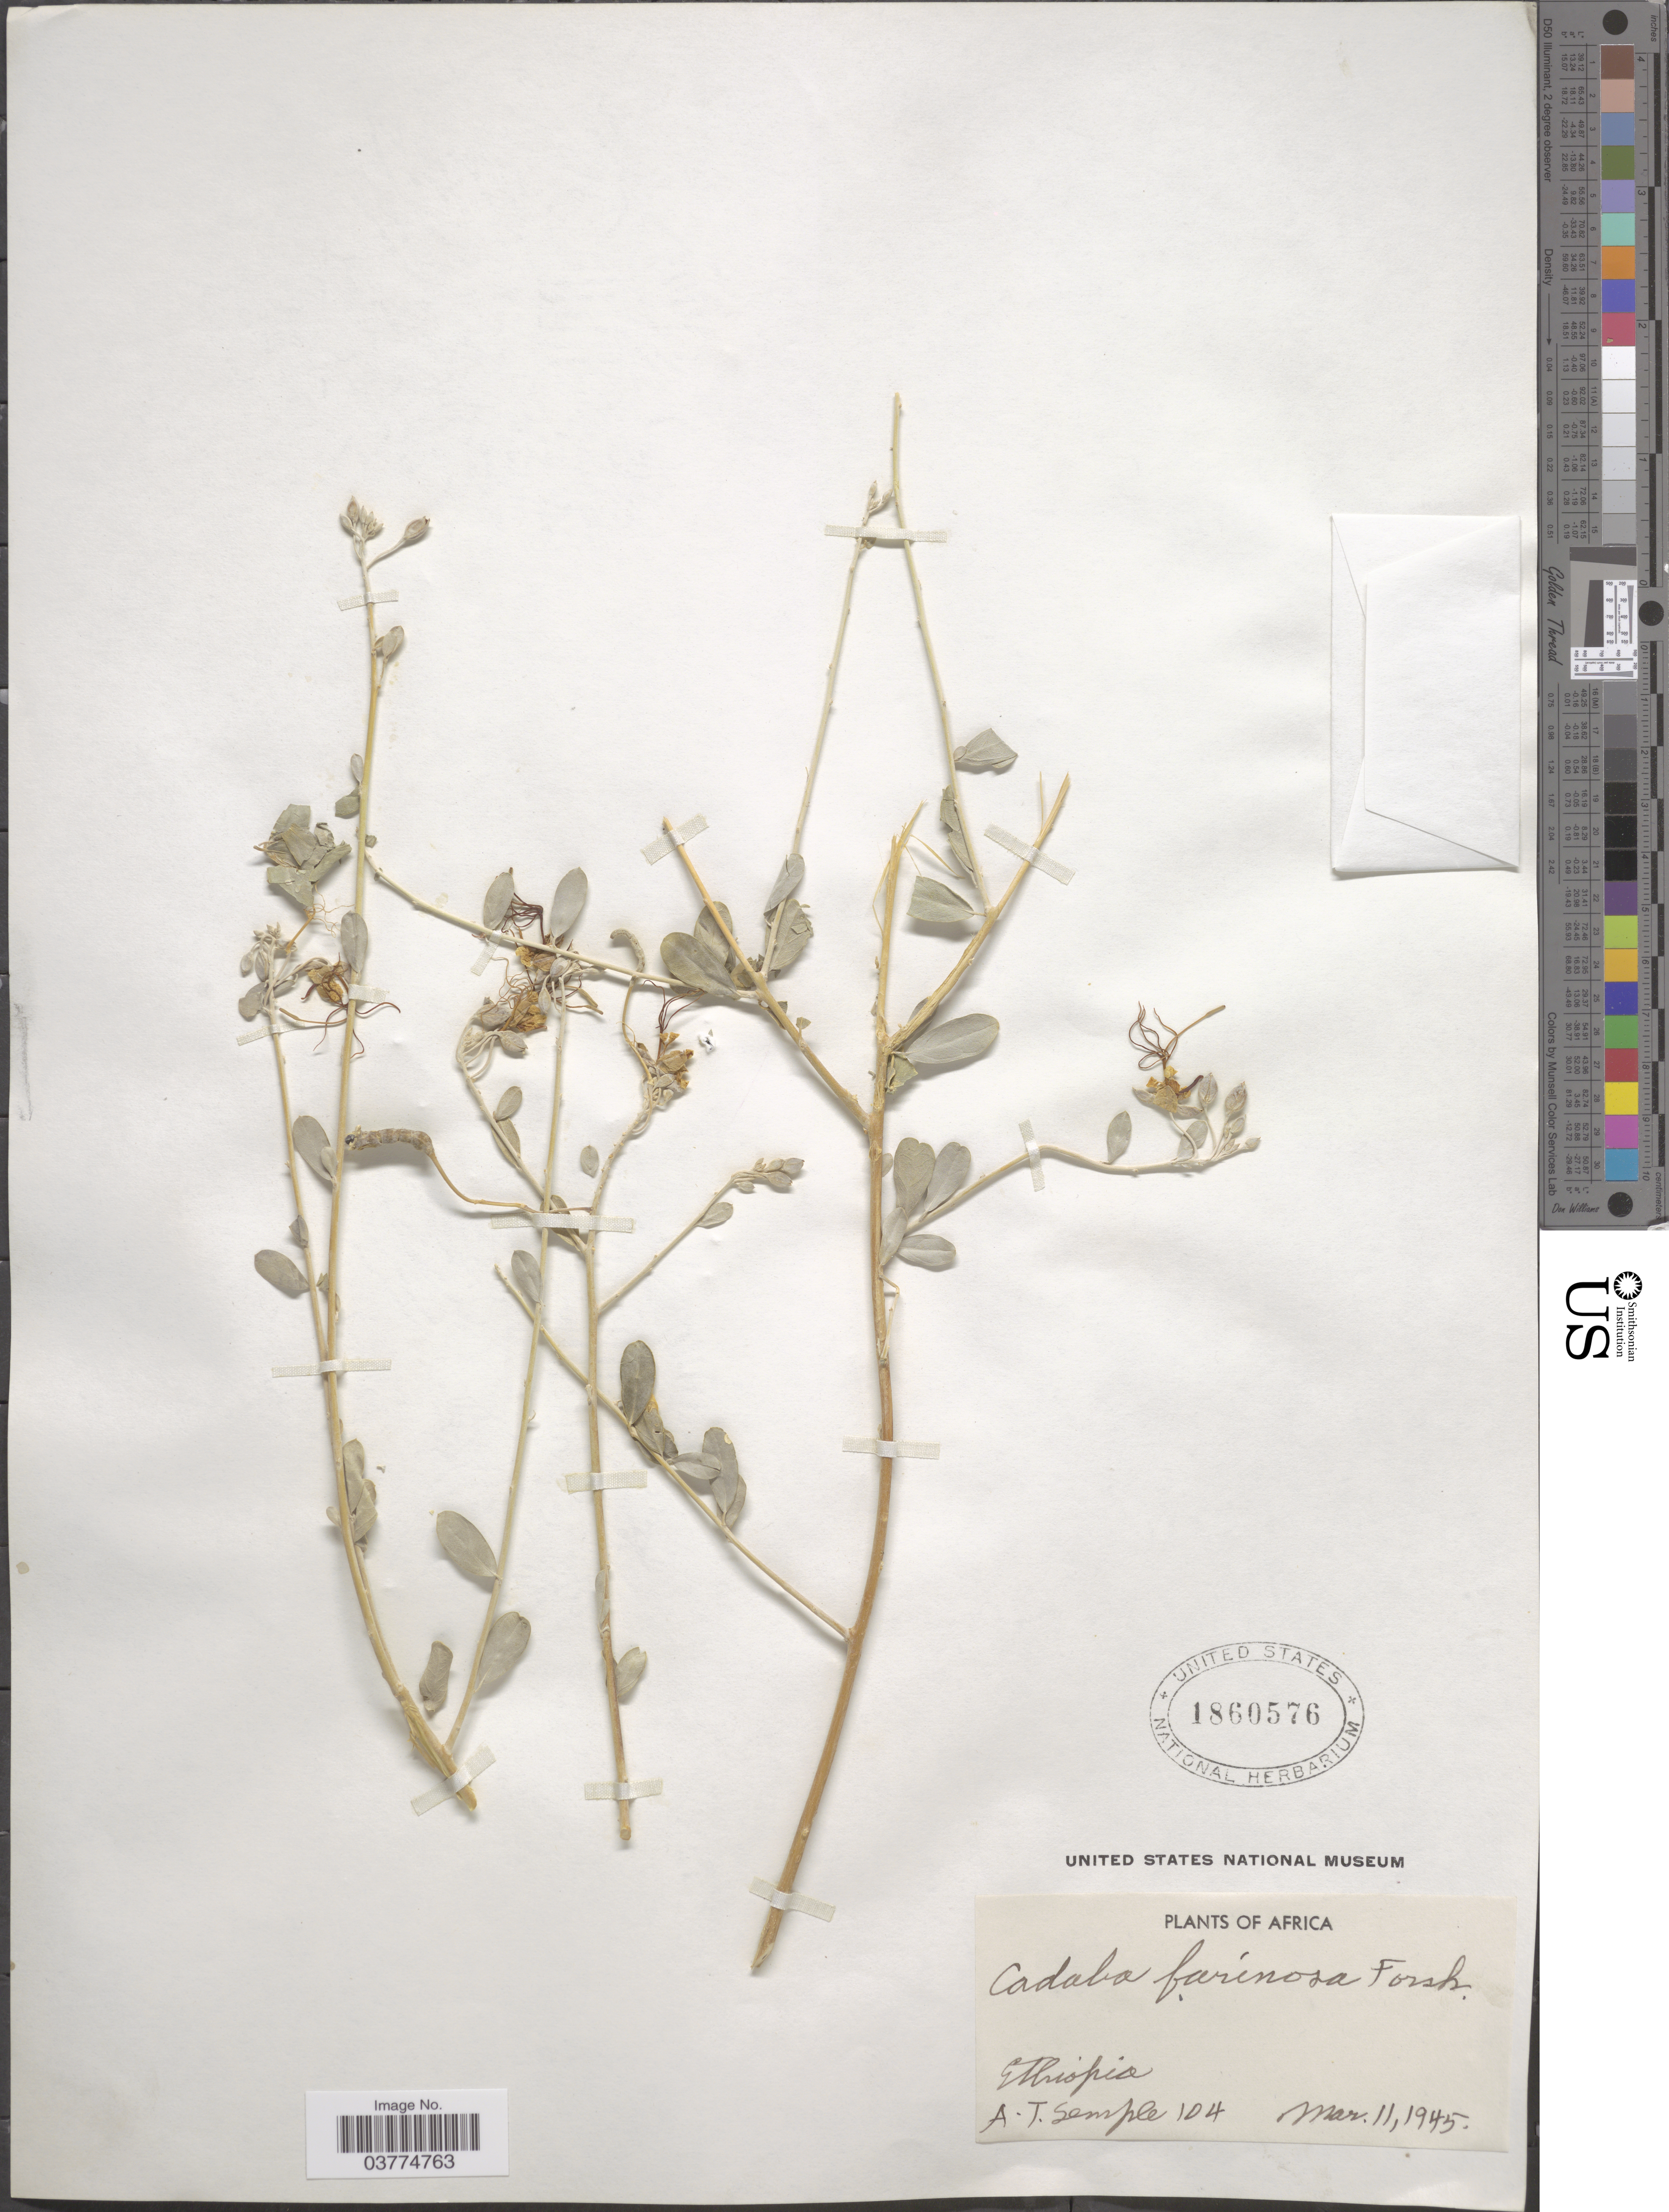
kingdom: Plantae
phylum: Tracheophyta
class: Magnoliopsida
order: Brassicales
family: Capparaceae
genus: Cadaba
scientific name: Cadaba farinosa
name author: Forssk.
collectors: A. Semple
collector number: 104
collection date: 1945-03-11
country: Ethiopia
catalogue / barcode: US 1860576